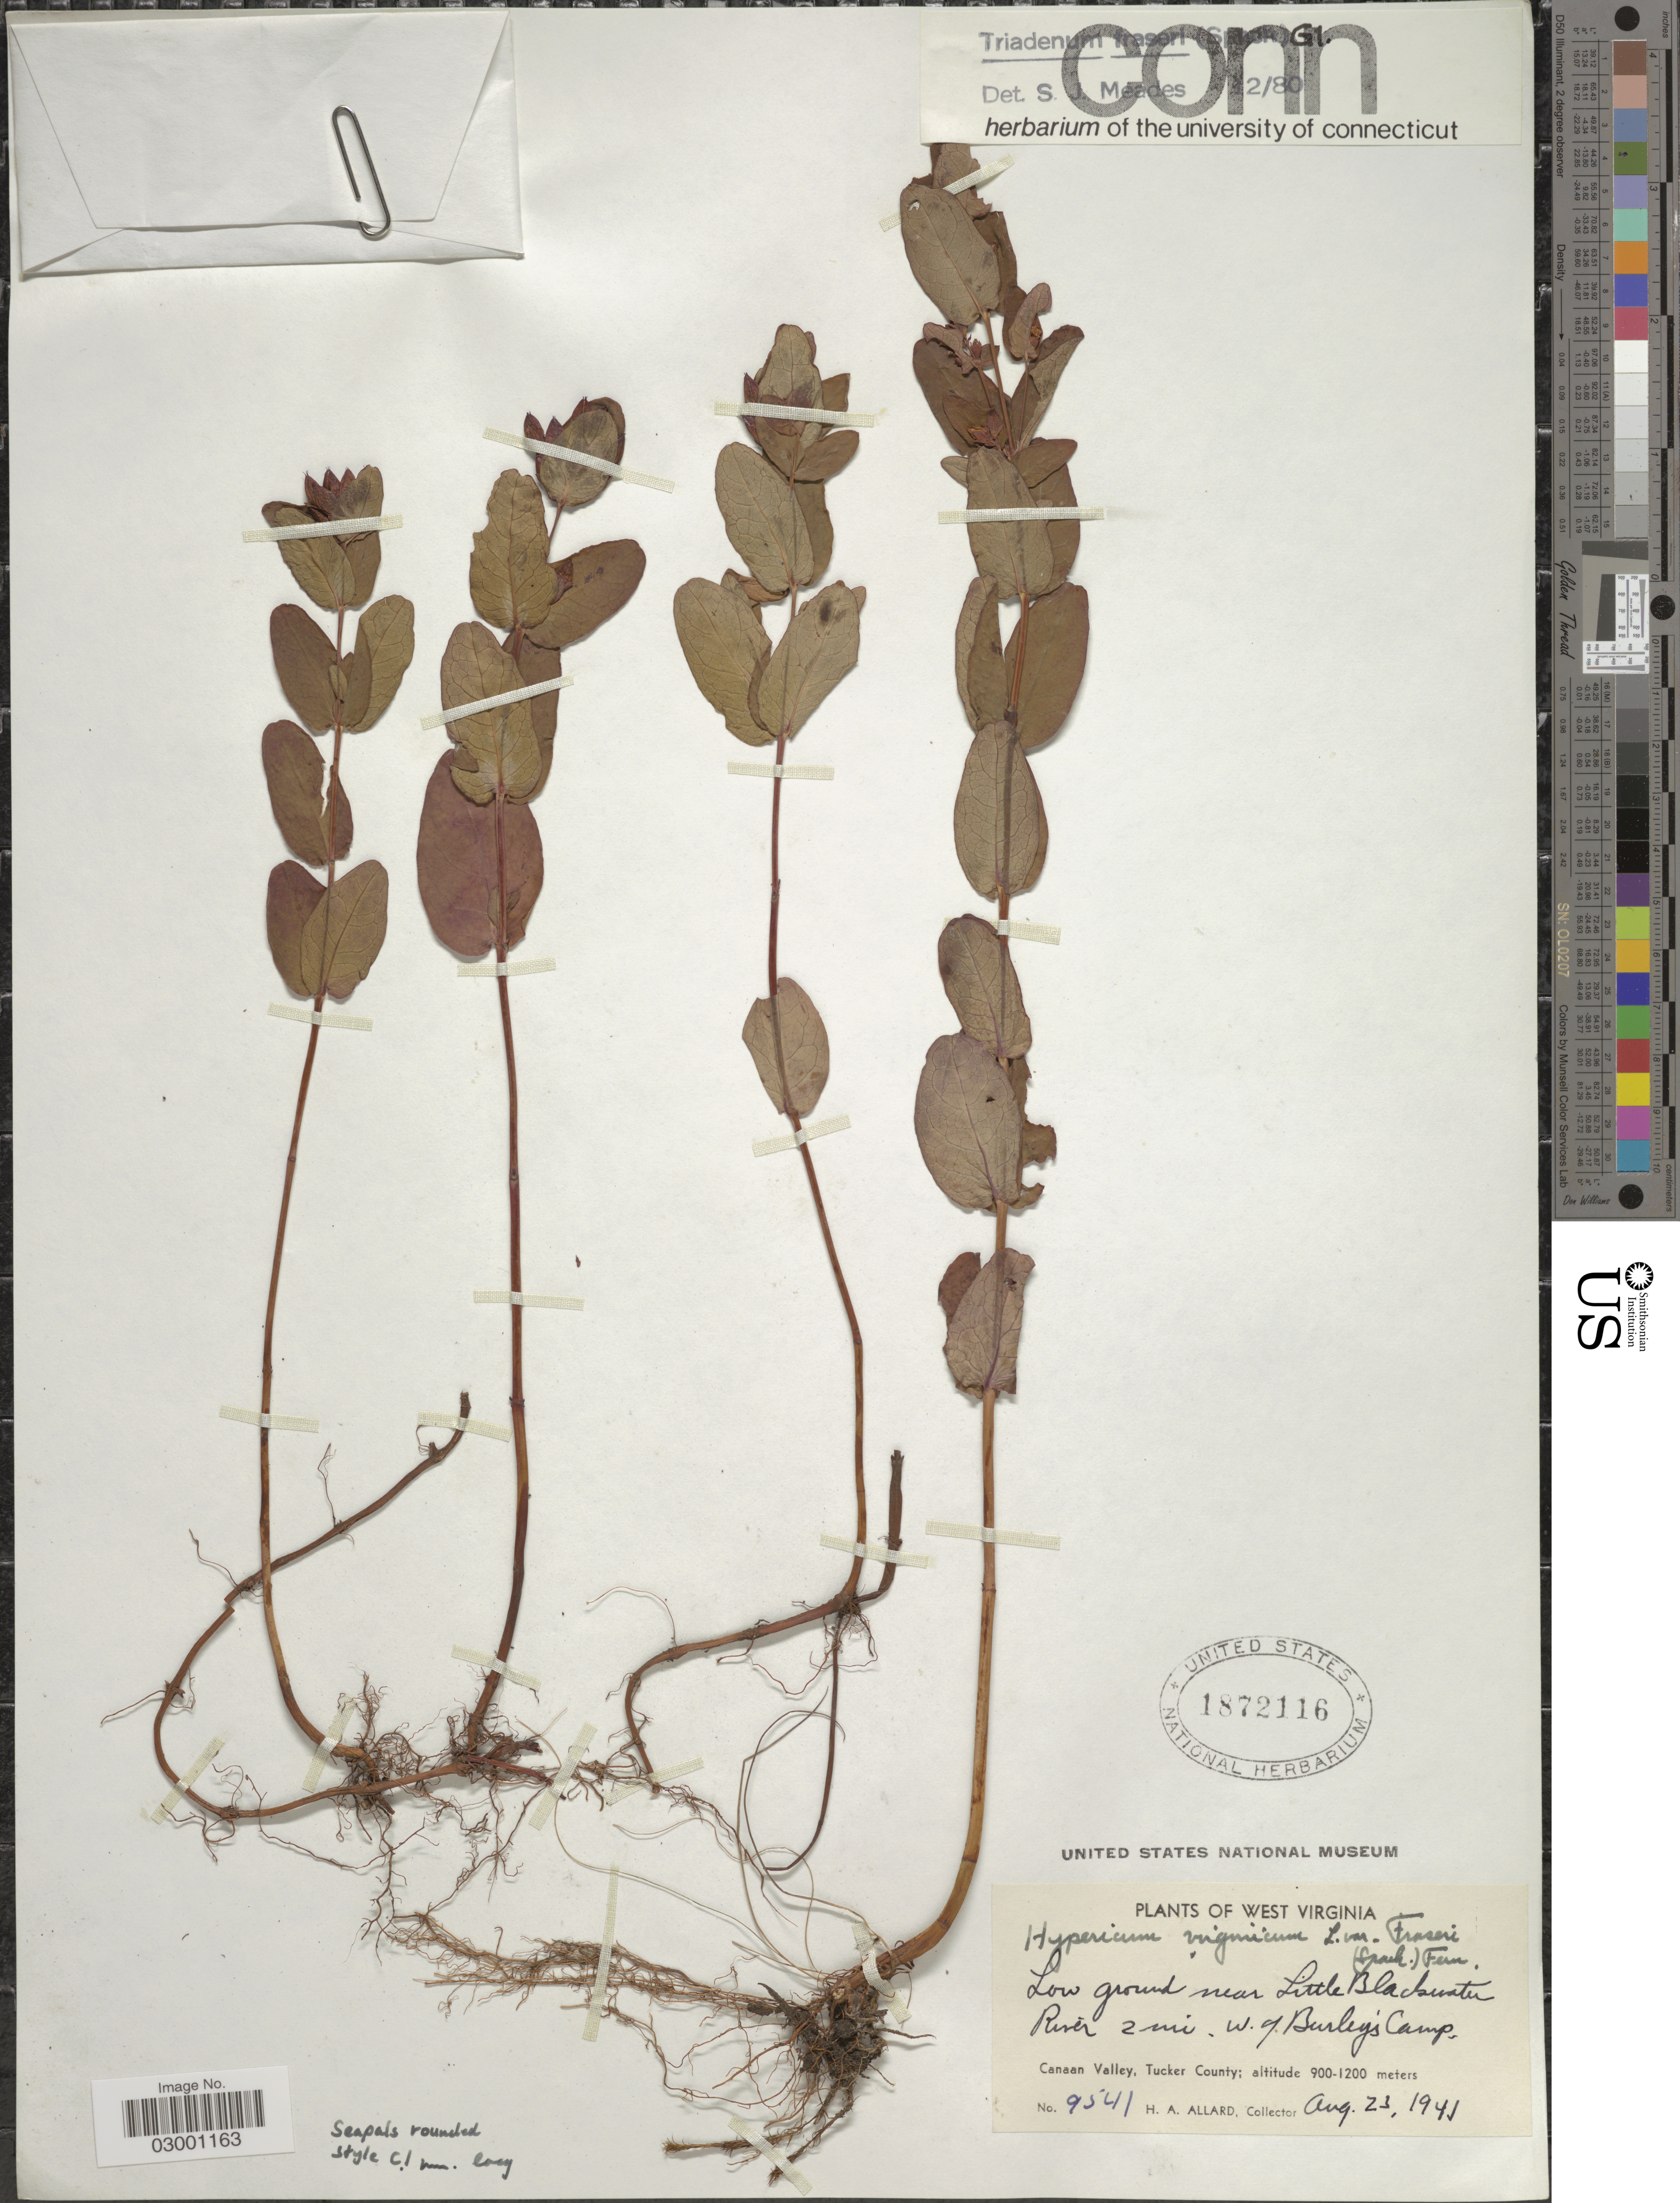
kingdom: Plantae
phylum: Tracheophyta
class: Magnoliopsida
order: Malpighiales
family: Hypericaceae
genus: Hypericum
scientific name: Hypericum fraseri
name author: Steud.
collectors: H. A. Allard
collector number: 9541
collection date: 1941-08-23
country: United States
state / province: West Virginia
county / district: Tucker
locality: Low ground near Little Blackwater River 2 mi. W of Burley's Camp, Canaan Valley, Tucker County.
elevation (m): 900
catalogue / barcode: US 1872116